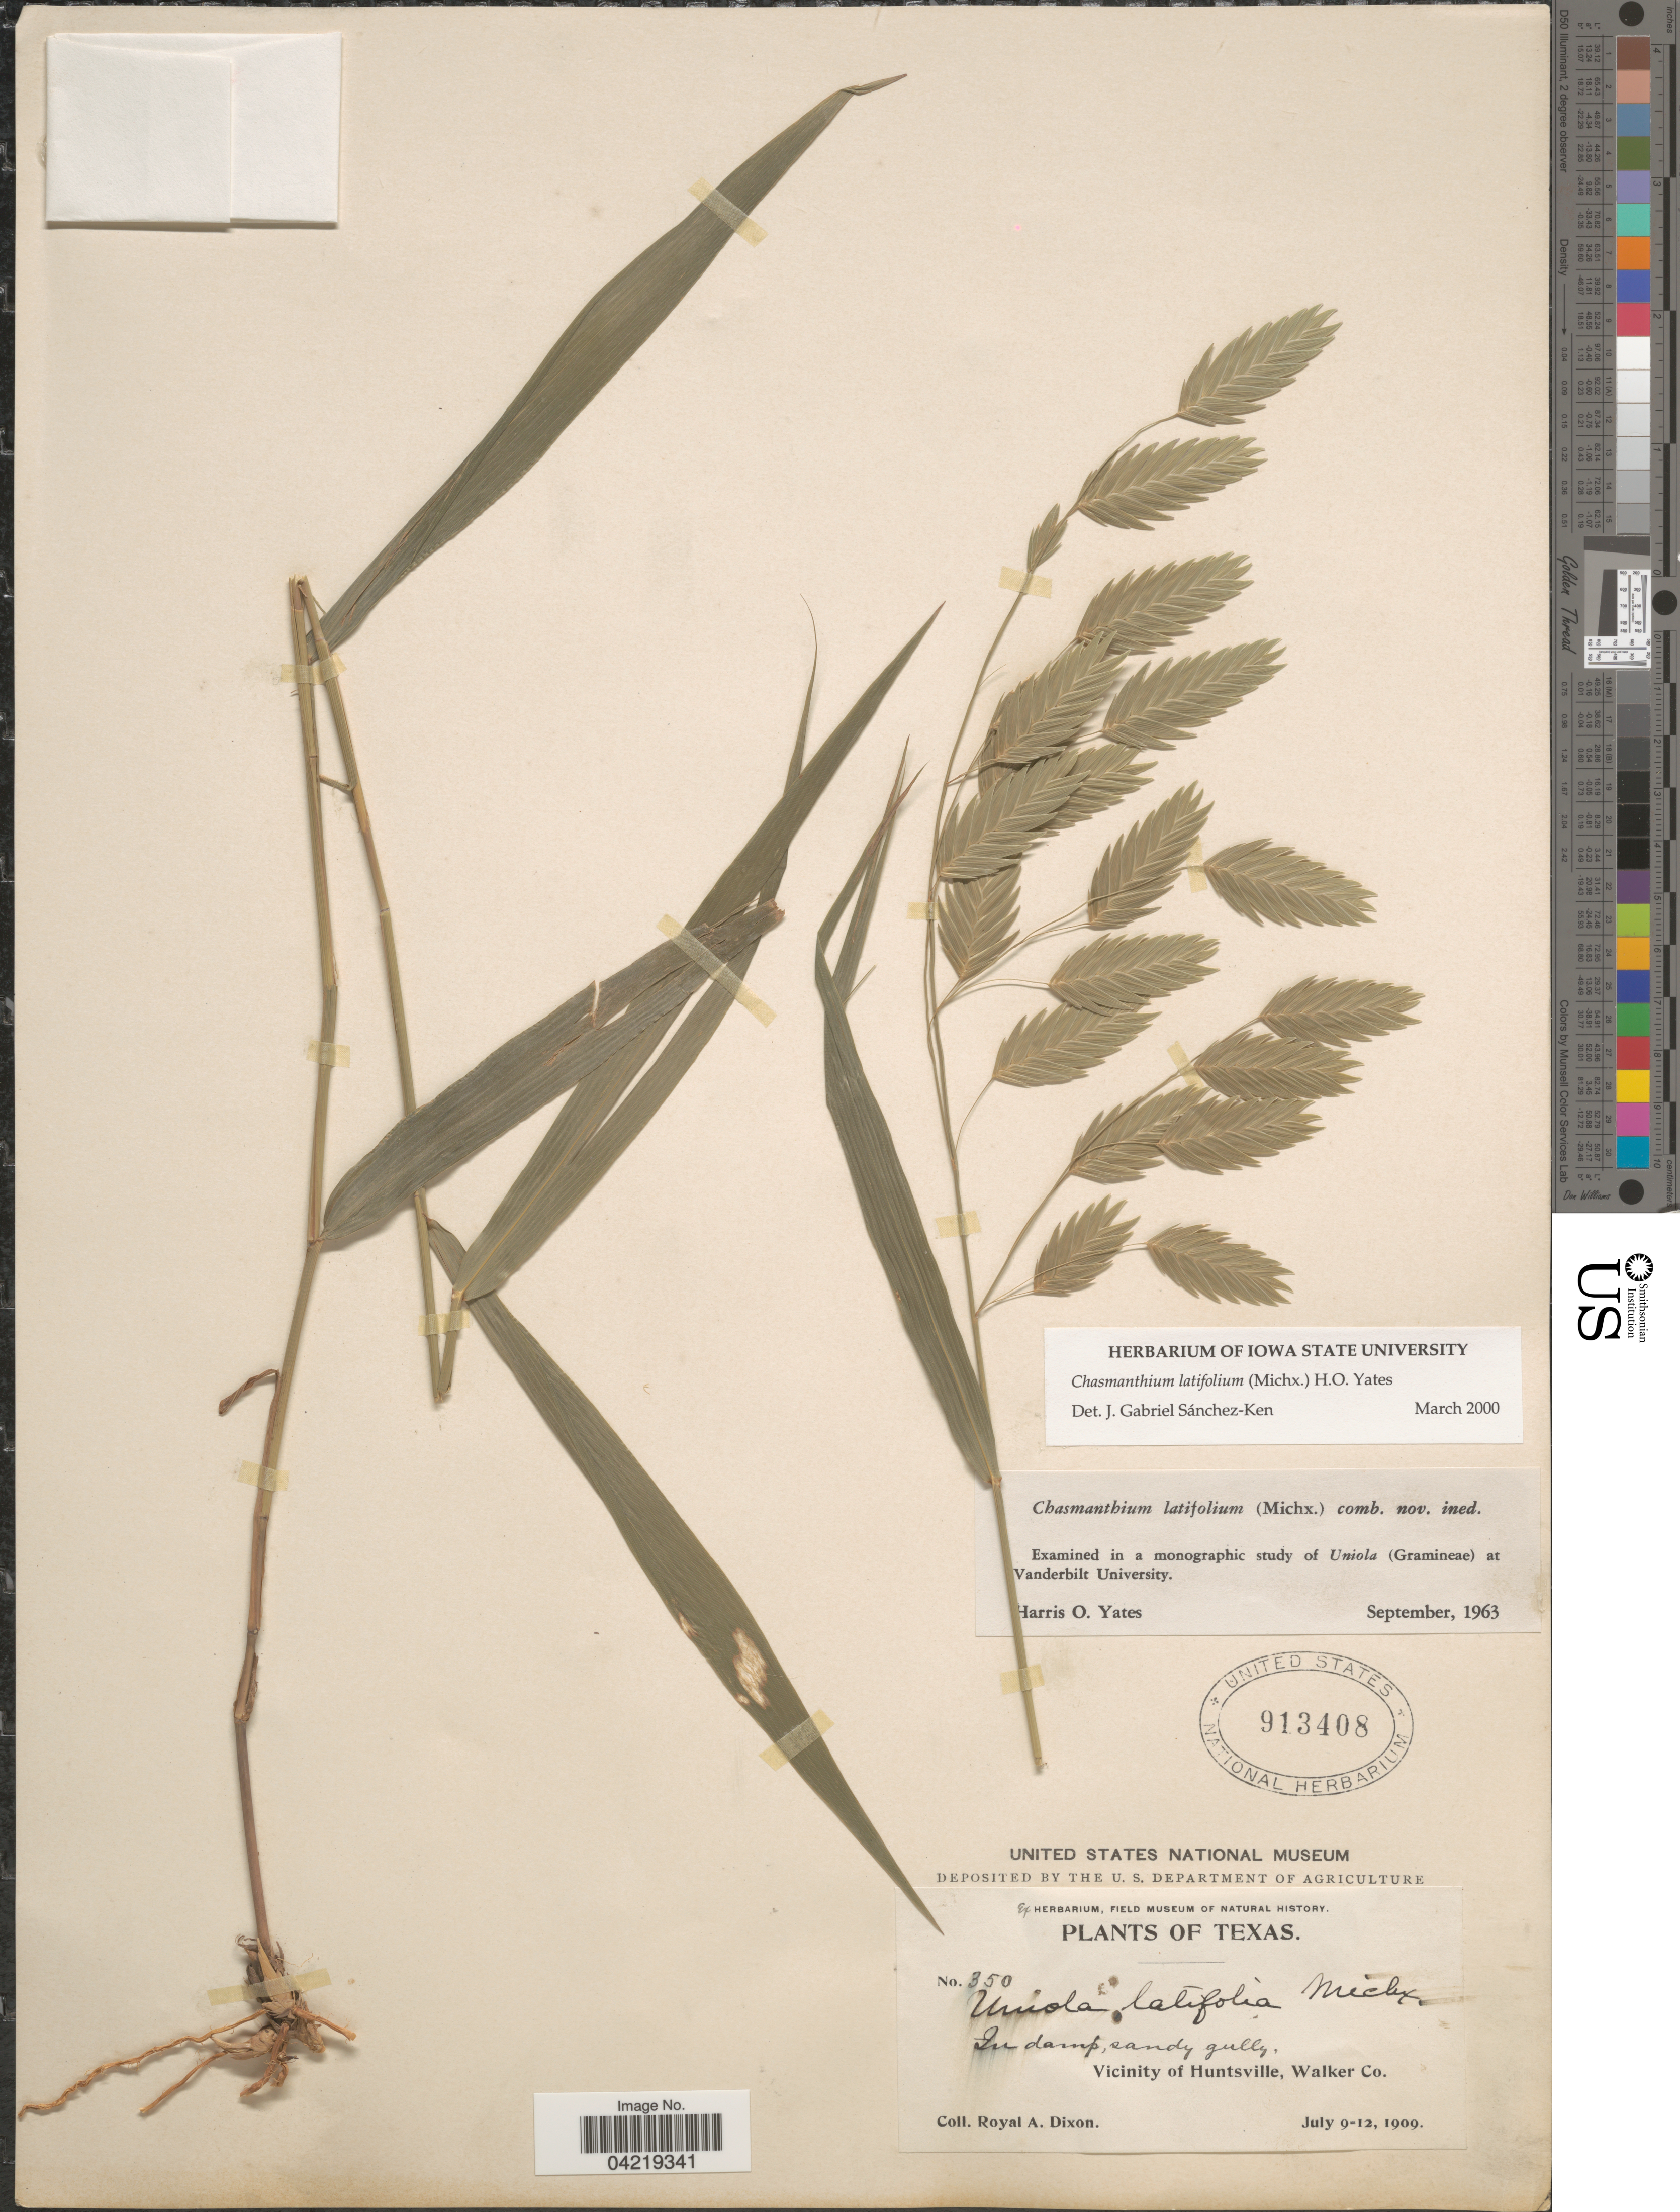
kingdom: Plantae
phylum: Tracheophyta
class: Liliopsida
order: Poales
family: Poaceae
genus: Chasmanthium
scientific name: Chasmanthium latifolium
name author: (Michx.) H.O. Yates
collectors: R. A. Dixon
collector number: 350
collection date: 1909-07-09/1909-07-12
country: United States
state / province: Texas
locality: Vicinity of Huntsville, Walker Co.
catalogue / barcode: US 913408